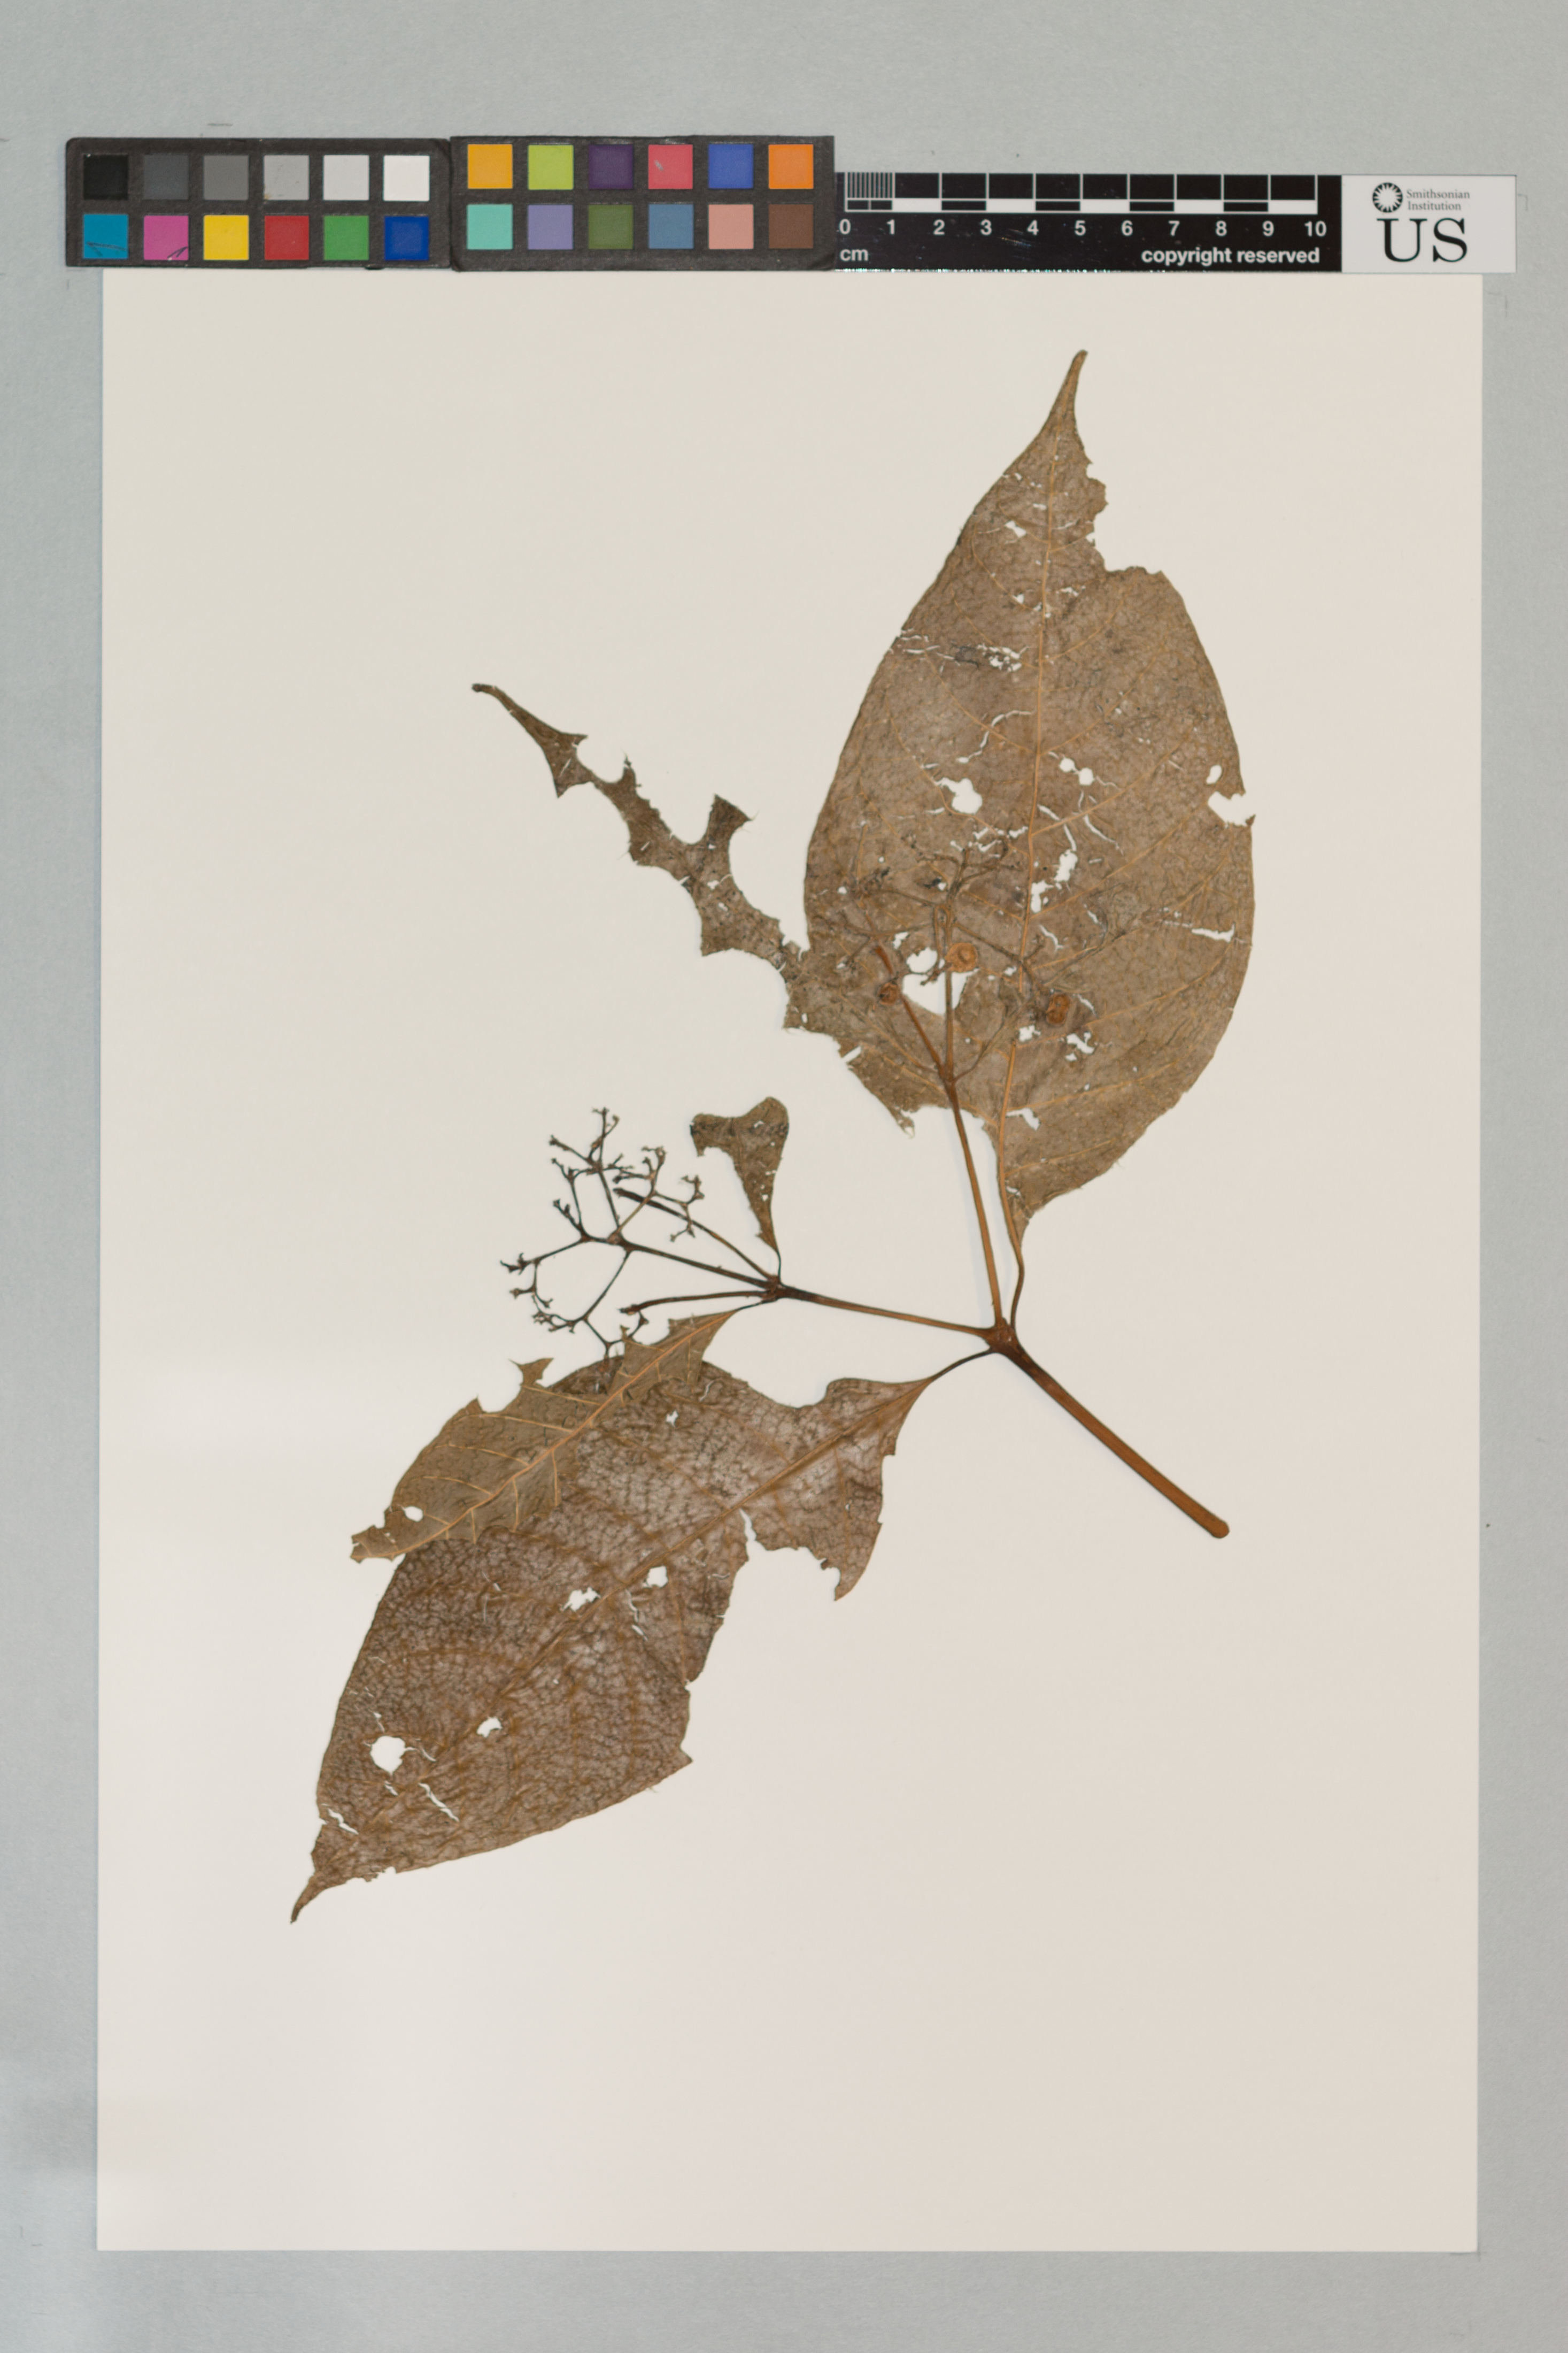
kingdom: Plantae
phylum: Tracheophyta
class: Magnoliopsida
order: Gentianales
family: Rubiaceae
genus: Psychotria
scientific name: Psychotria bahiensis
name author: DC.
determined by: Taylor, Charlotte M.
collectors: T. McDowell & D. Gopaul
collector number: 2470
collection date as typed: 24 April 1990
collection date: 1990-04-24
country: Guyana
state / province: E. Berbice-Corentyne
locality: Corentyne River and Potoko Creek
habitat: Banks of creek and river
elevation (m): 10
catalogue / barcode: US 3340361